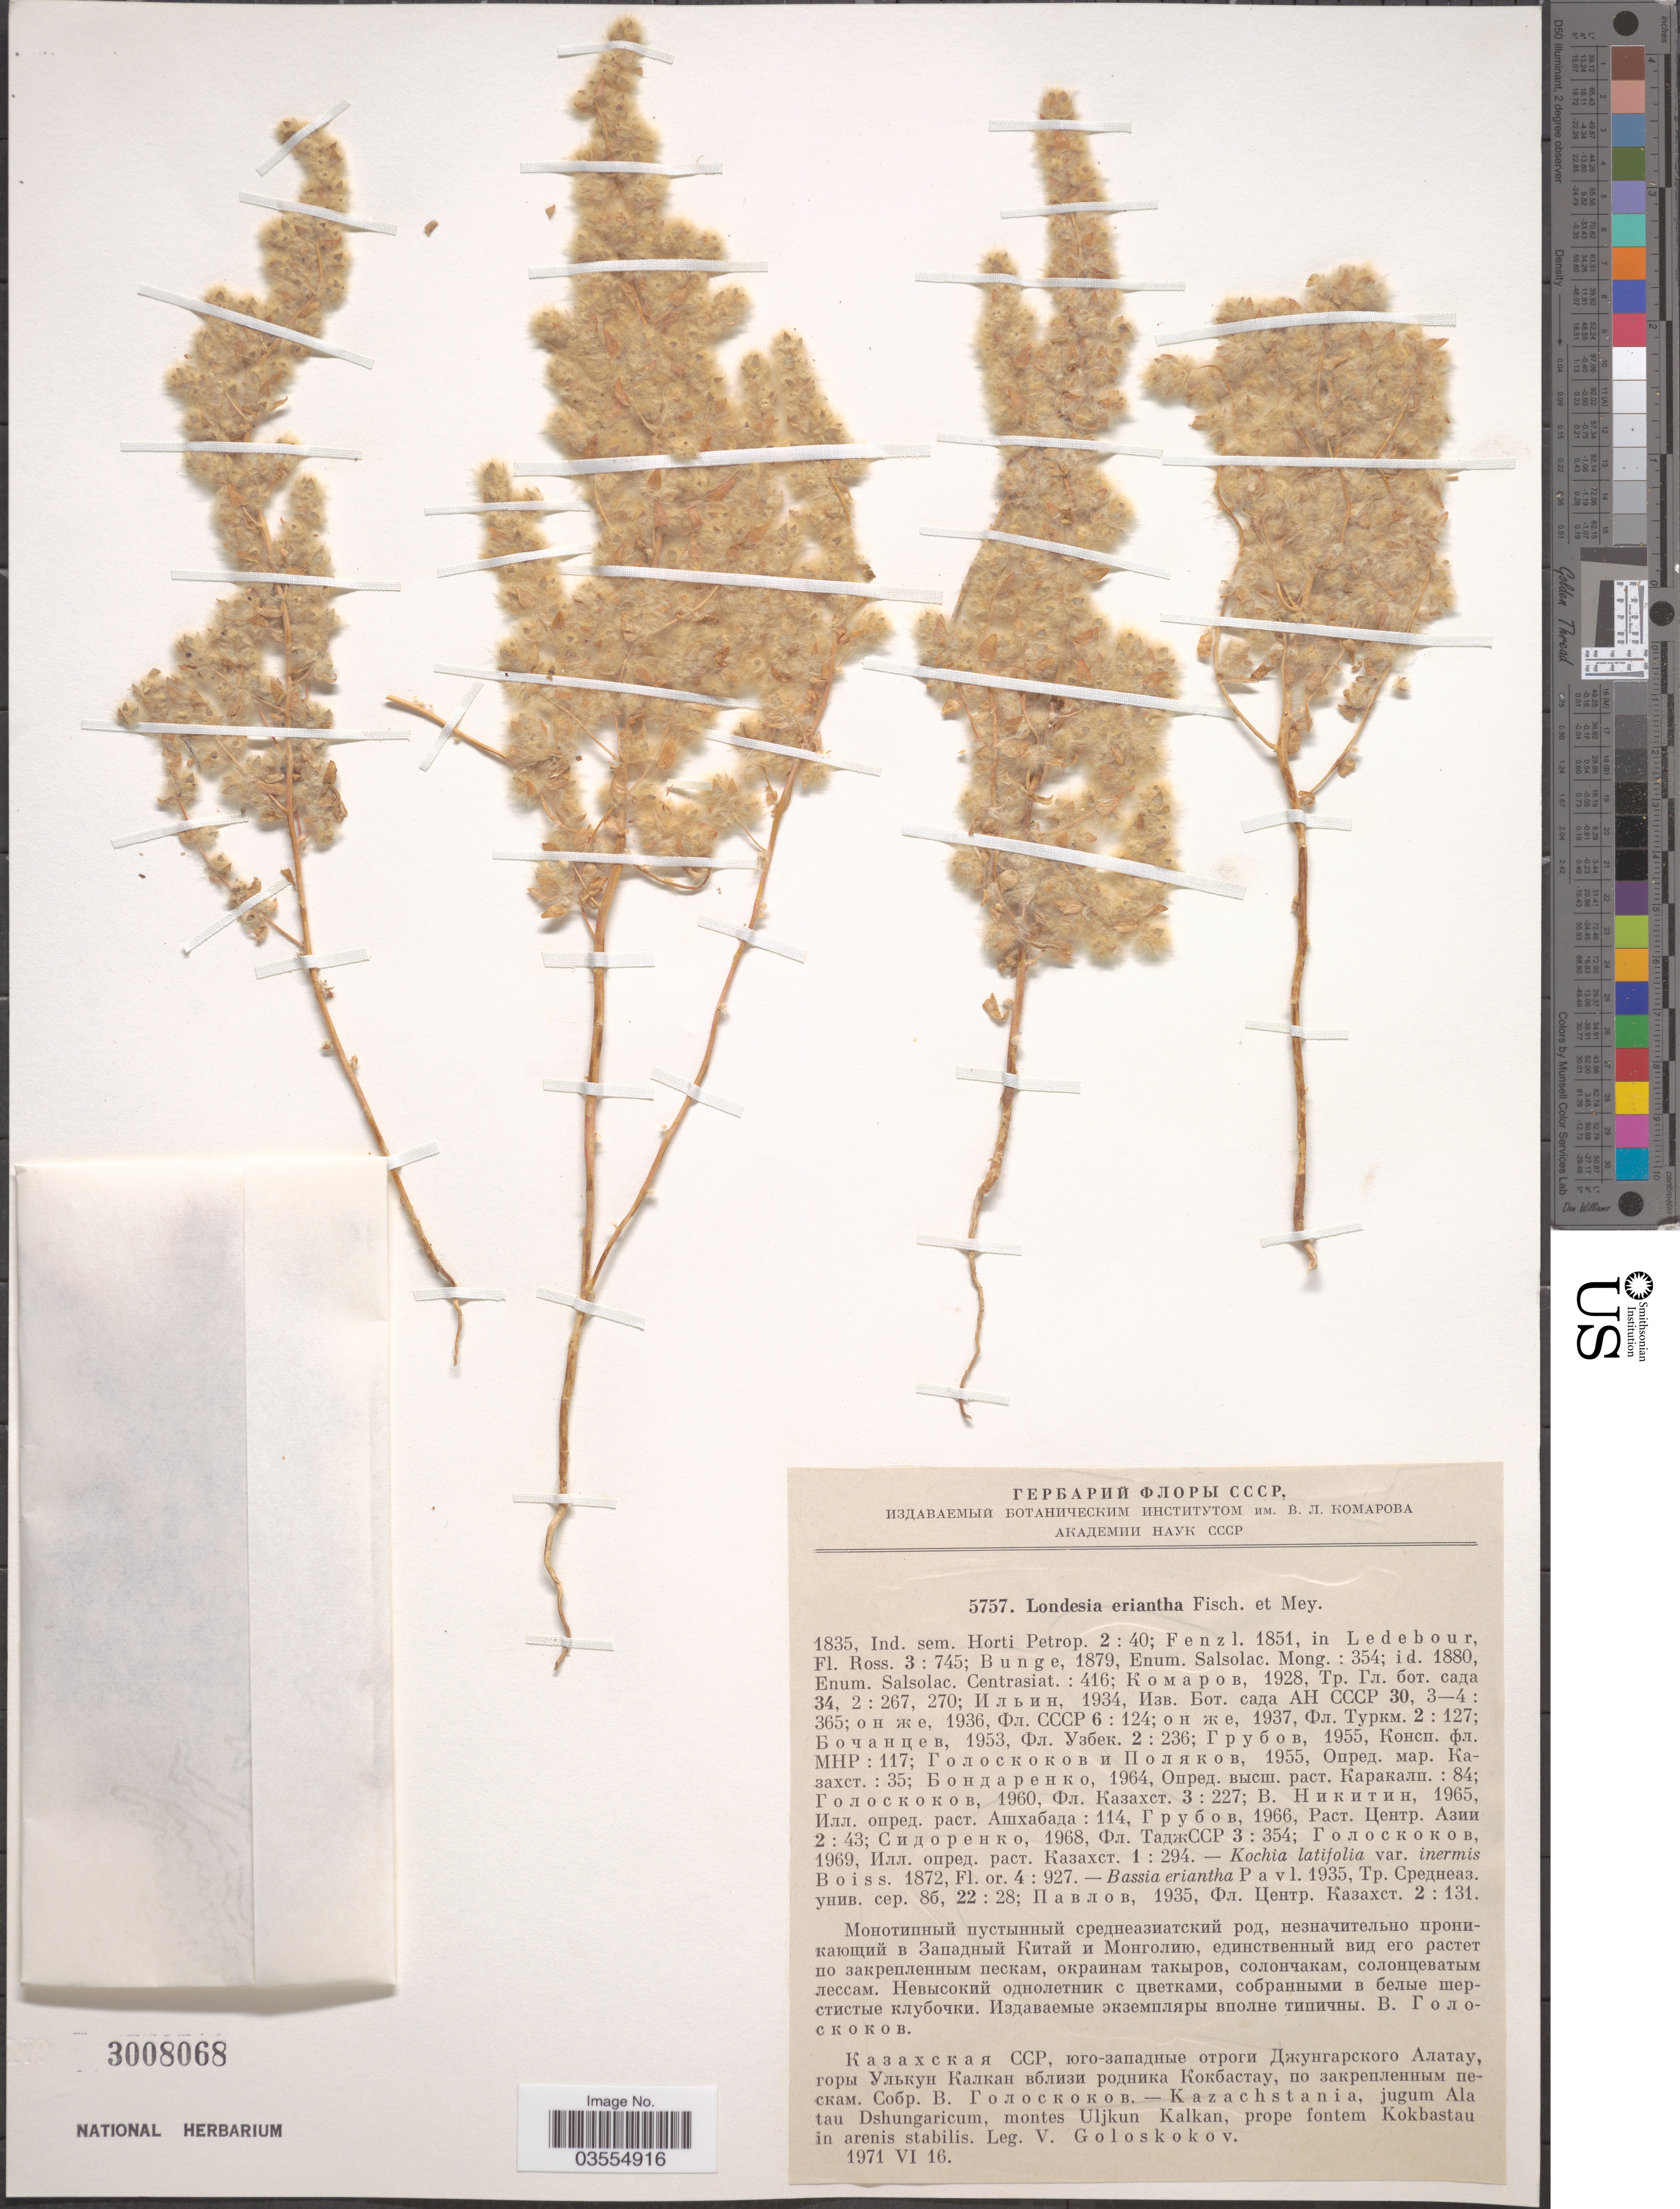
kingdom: Plantae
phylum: Tracheophyta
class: Magnoliopsida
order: Caryophyllales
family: Amaranthaceae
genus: Bassia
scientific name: Bassia eriophora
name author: (Schrad.) Asch.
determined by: Strong, Mark T., (BOT), Smithsonian Institution - National Museum of Natural History (UNITED STATES)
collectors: V. P. Goloskokov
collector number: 5757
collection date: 1971-06-16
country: Kazakhstan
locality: Kazachstania, jugum Alatau Dshungaricum, montes Uljkun Kalkan, prope fontem Kokbastau in arenis stabilis.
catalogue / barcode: US 3008068